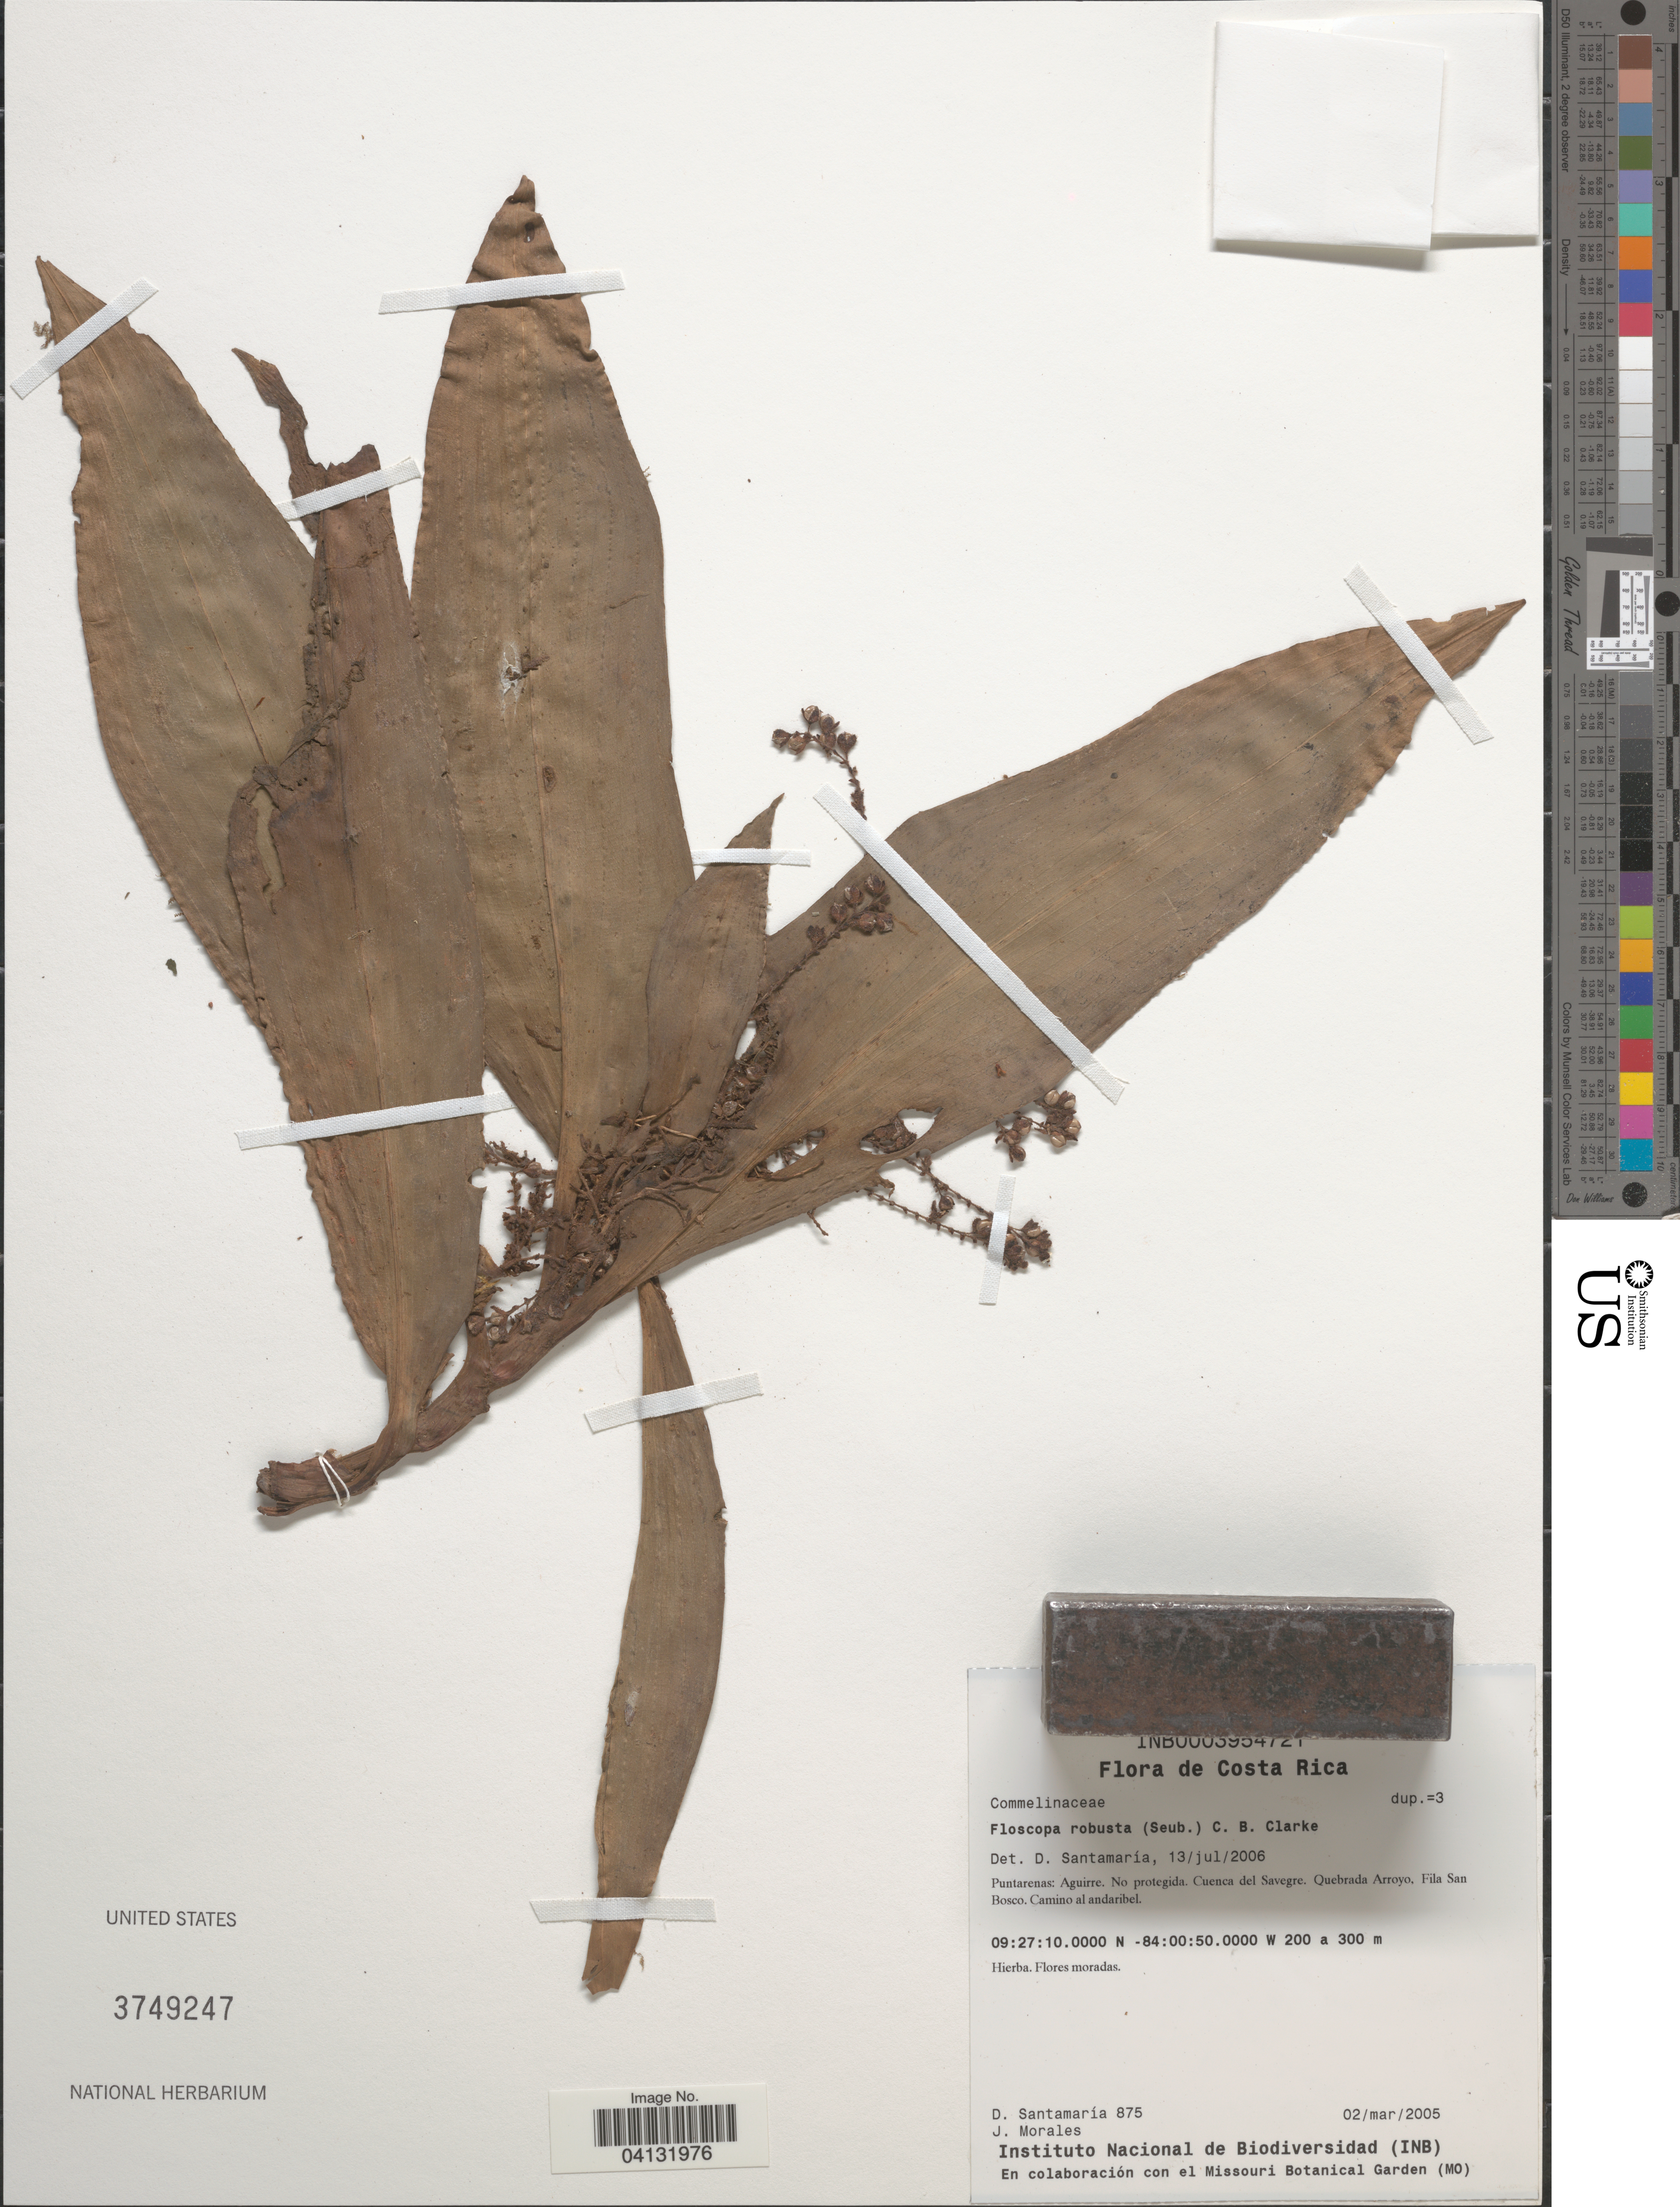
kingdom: Plantae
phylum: Tracheophyta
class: Liliopsida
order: Commelinales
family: Commelinaceae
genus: Floscopa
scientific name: Floscopa robusta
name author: (Seub.) C.B. Clarke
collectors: D. Santamaria & J. Morales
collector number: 875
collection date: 2005-03-02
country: Costa Rica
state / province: Puntarenas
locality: Aguirre. No protegida. Cuenca del Savegre. Quebrada Arroyo, Fila San Bosco. Camino al andaribel.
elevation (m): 200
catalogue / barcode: US 3749247